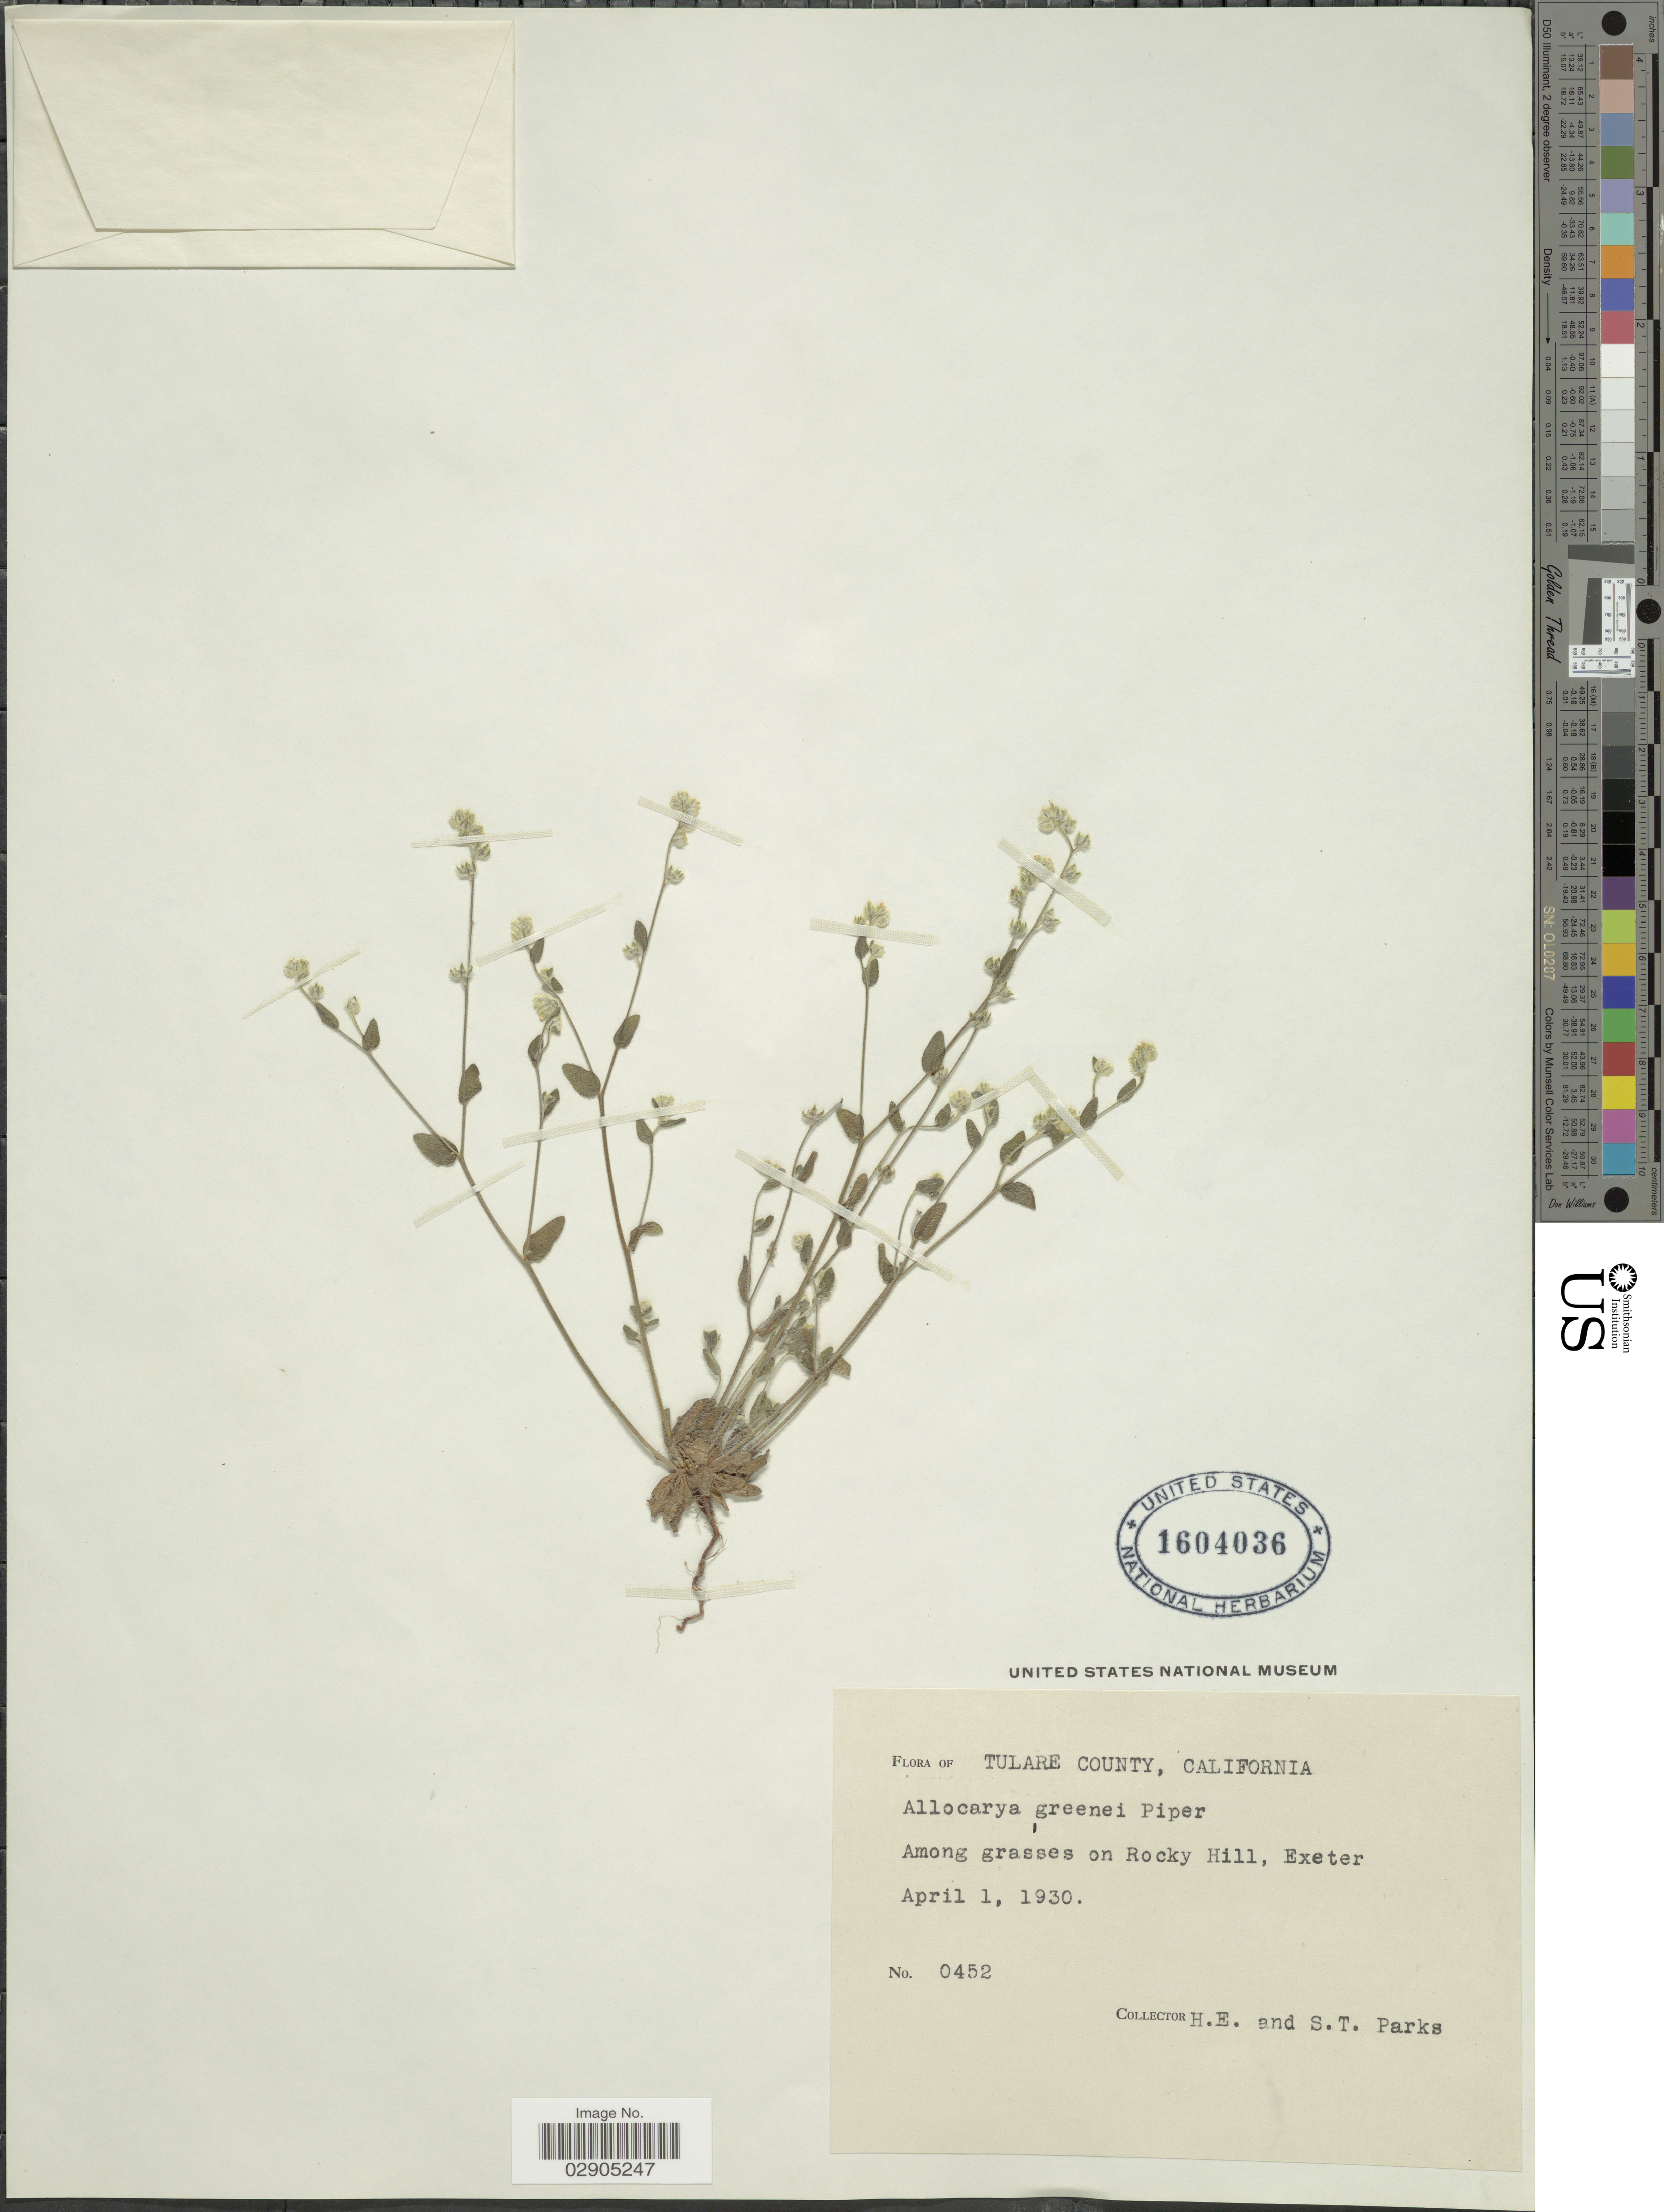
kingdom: Plantae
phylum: Tracheophyta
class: Magnoliopsida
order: Boraginales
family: Boraginaceae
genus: Allocarya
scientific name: Allocarya greenei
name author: (A. Gray) S.W. Greene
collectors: H. E. Parks & S. Parks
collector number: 0452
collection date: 1930-04-01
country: United States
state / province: California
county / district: Tulare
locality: Tulare County. Among grasses on Rocky Hill, Exeter.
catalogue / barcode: US 1604036